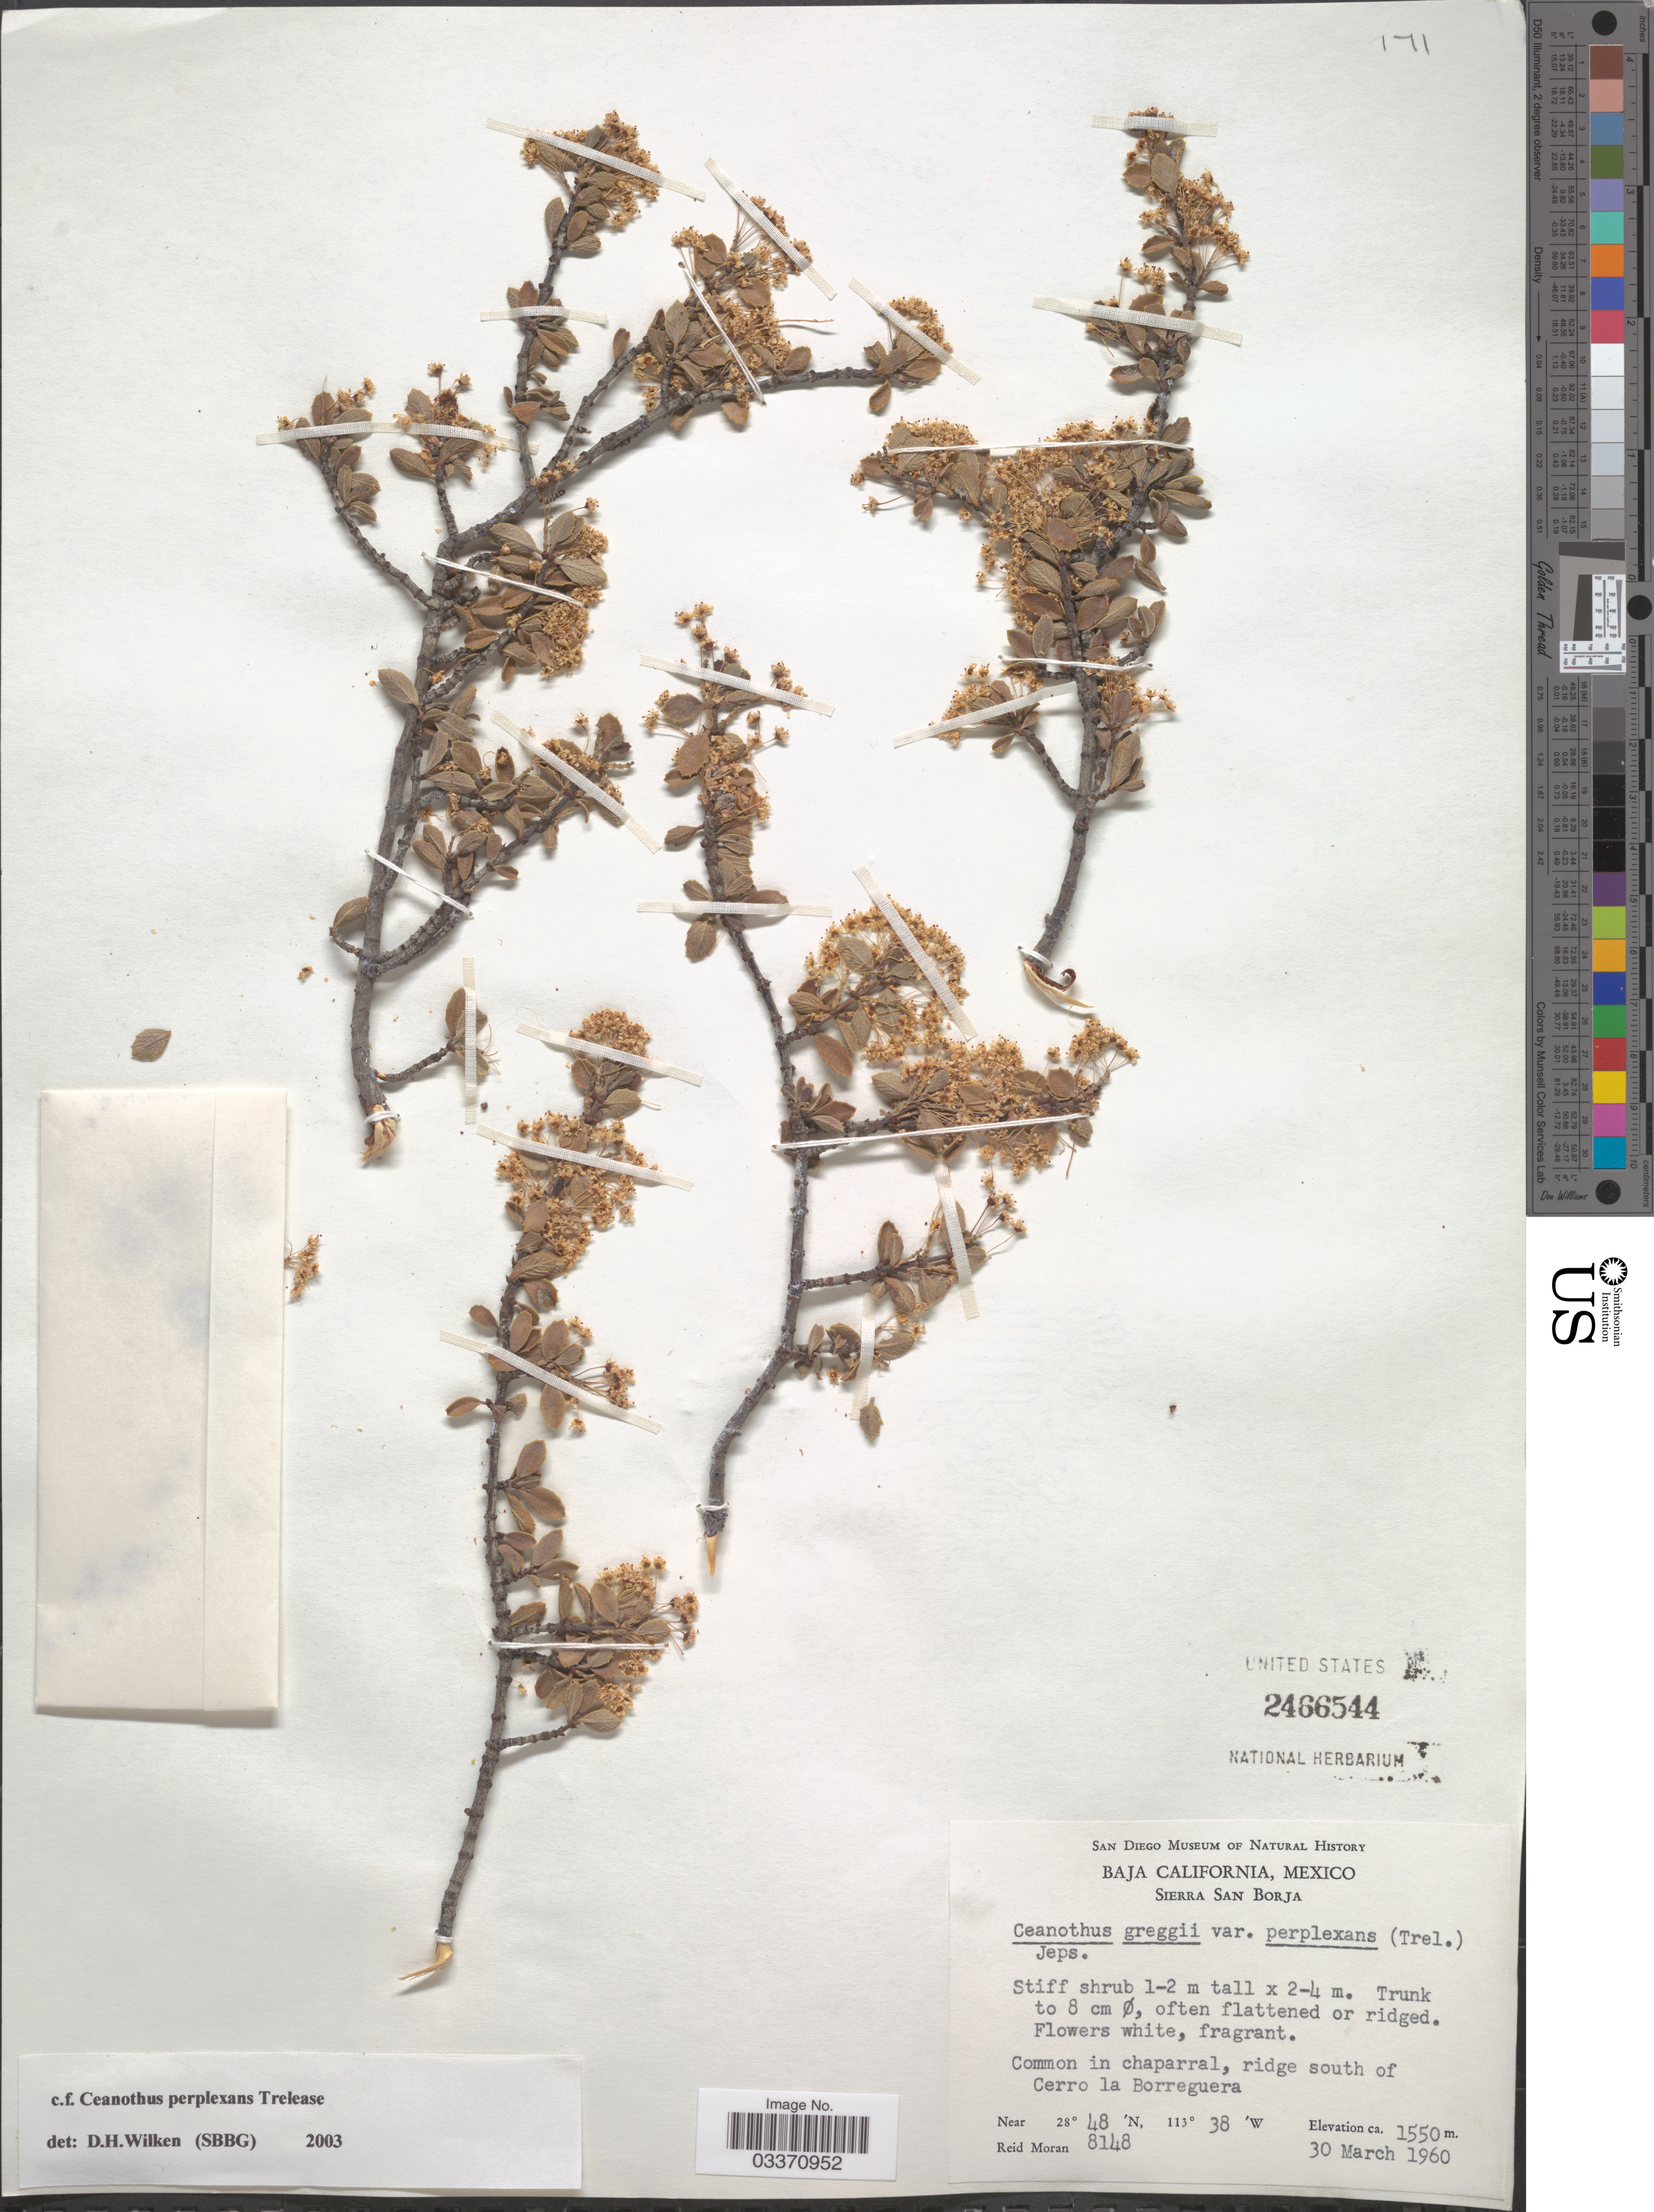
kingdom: Plantae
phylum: Tracheophyta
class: Magnoliopsida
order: Rosales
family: Rhamnaceae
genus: Ceanothus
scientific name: Ceanothus perplexans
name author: Trel.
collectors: R. Moran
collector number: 8148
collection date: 1960-03-30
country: Mexico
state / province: Baja California Norte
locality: Sierra San Borja. Common in chaparral, ridge south of Cerro la Borreguera.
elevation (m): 1550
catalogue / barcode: US 2466544